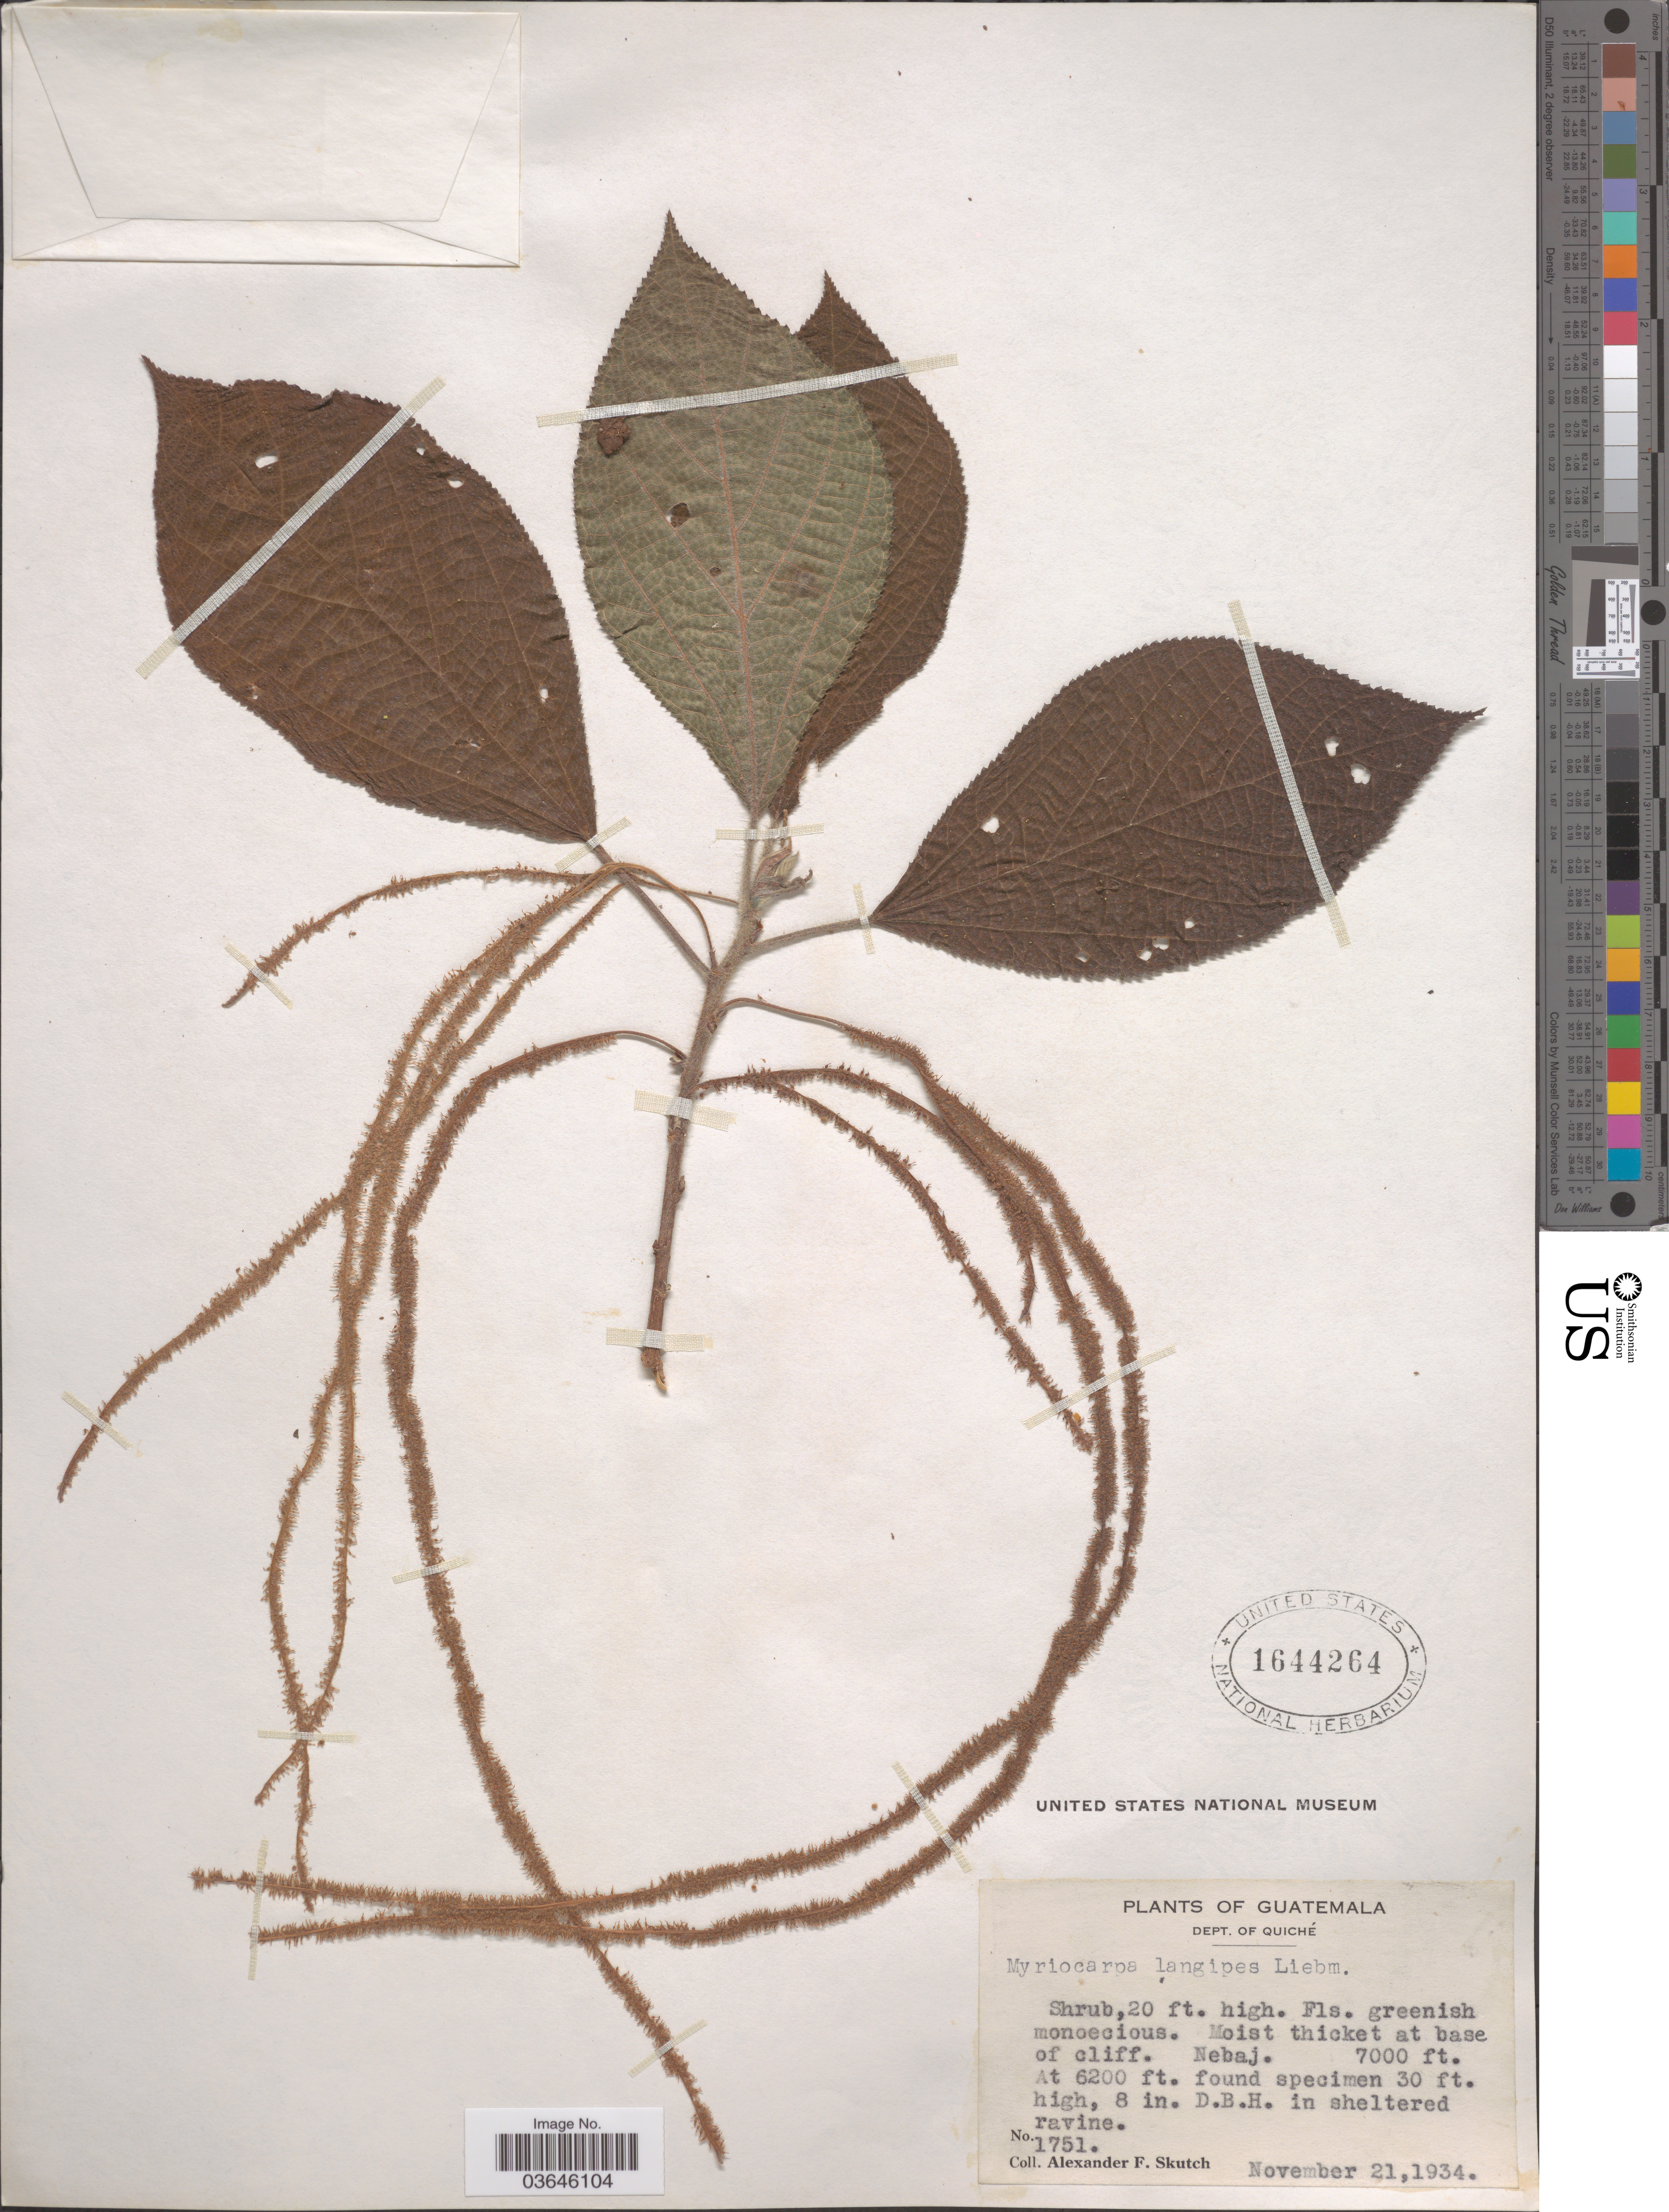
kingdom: Plantae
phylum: Tracheophyta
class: Magnoliopsida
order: Rosales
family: Urticaceae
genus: Myriocarpa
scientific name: Myriocarpa longipes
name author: Liebm.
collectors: A. F. Skutch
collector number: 1751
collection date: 1934-11-21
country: Guatemala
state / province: El Quiche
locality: Dept. of Quiché. Nebaj.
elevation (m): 1890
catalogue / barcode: US 1644264